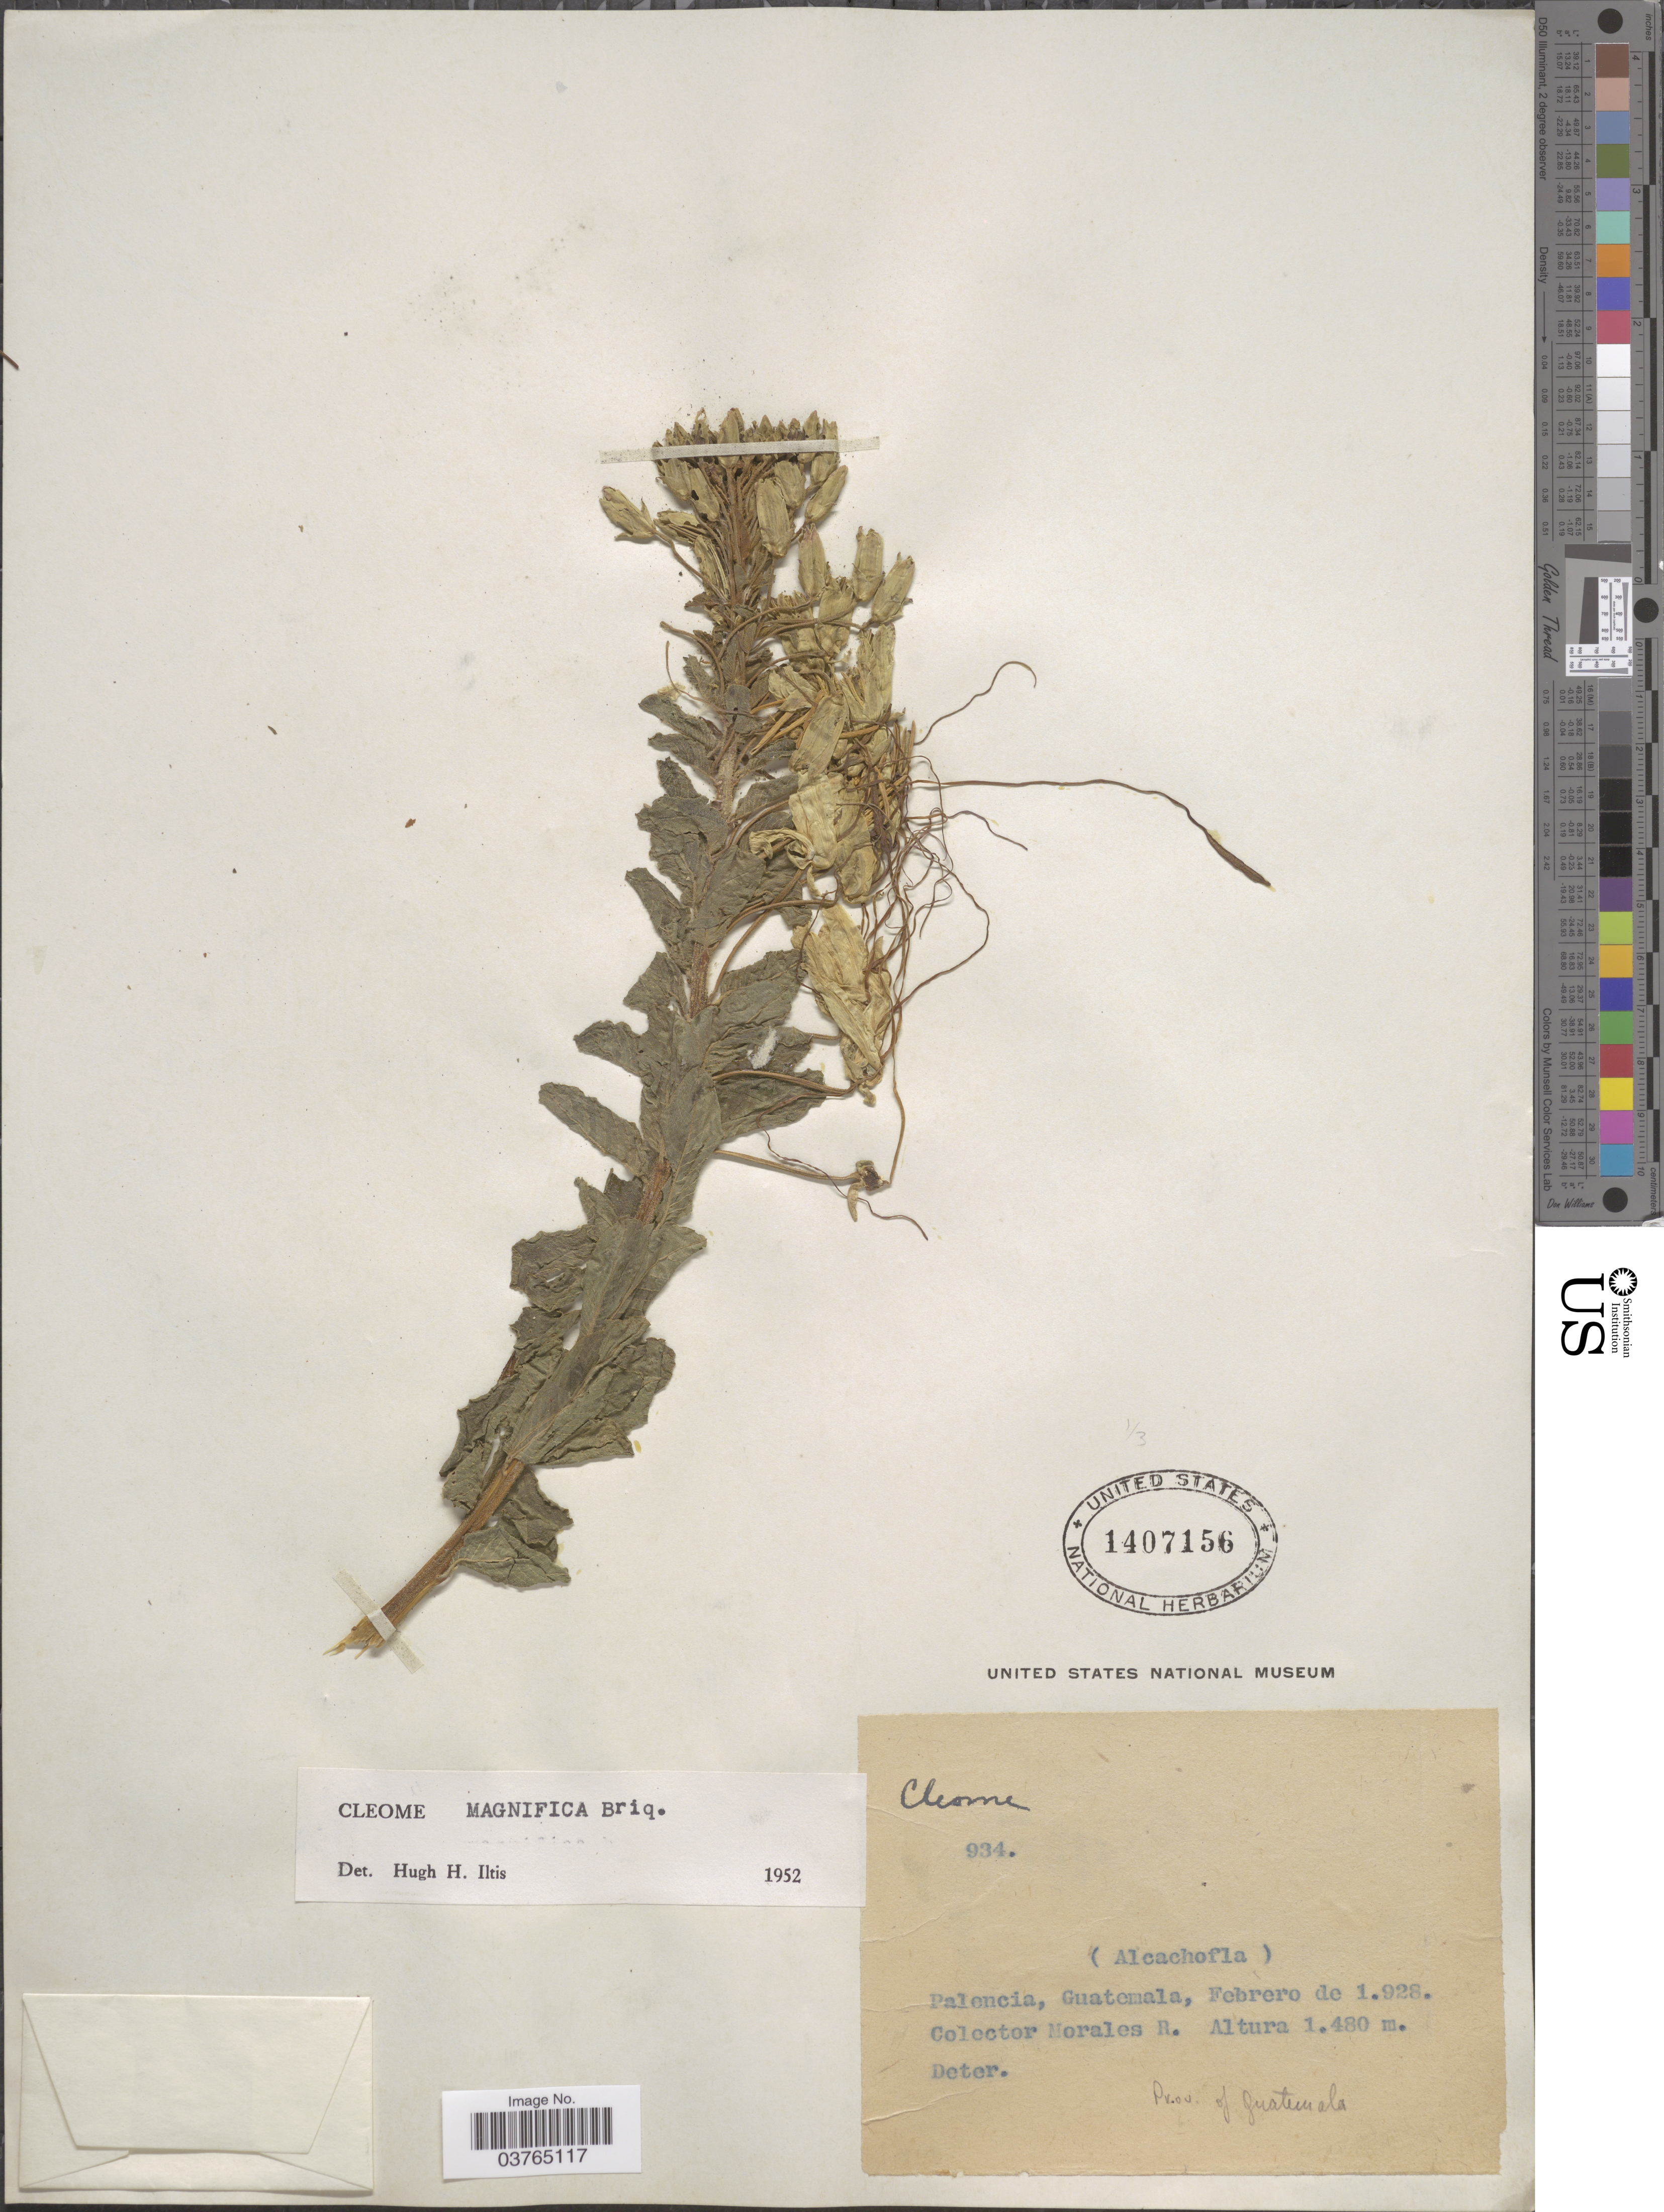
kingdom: Plantae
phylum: Tracheophyta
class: Magnoliopsida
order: Brassicales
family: Cleomaceae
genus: Andinocleome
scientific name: Andinocleome magnifica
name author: (Briq.) Iltis & Cochrane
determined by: Strong, M. T., (US), Smithsonian Institution - National Museum of Natural History (UNITED STATES)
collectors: R. Morales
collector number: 934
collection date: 1928-02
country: Guatemala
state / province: Guatemala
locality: Palencia.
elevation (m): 1480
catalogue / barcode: US 1407156